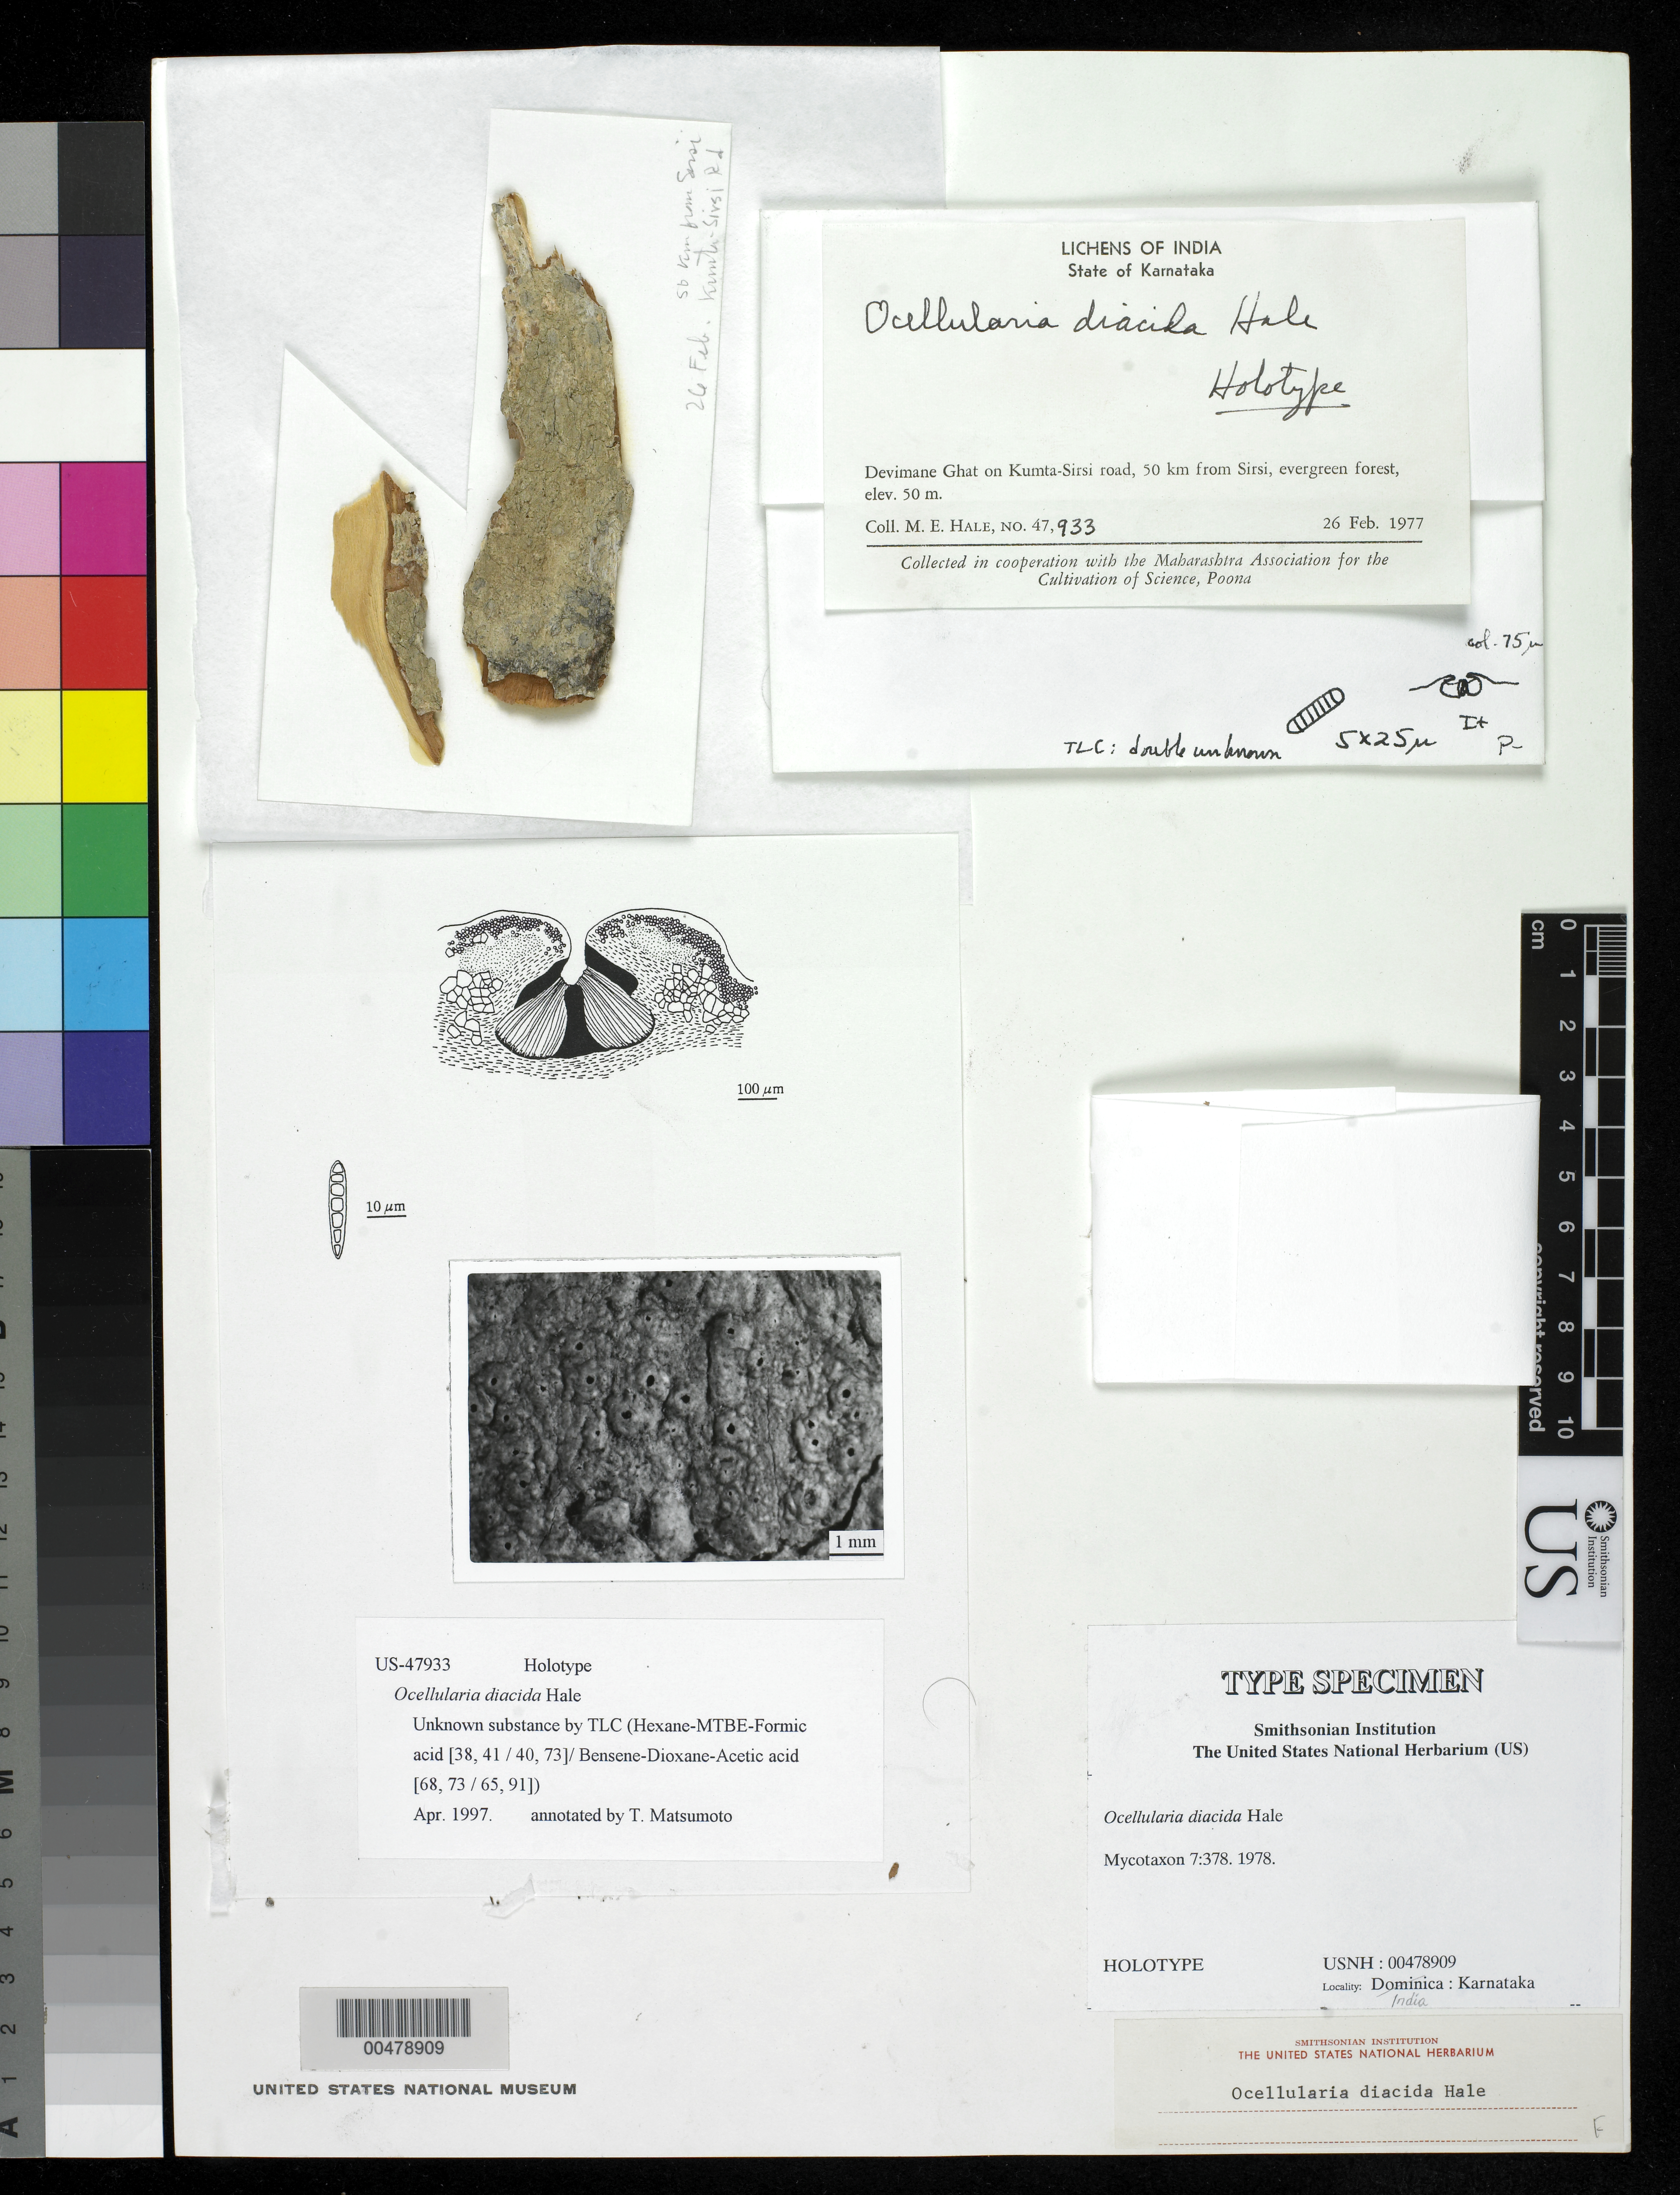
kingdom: Fungi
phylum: Ascomycota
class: Lecanoromycetes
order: Ostropales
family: Graphidaceae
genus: Ocellularia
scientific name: Ocellularia diacida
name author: Hale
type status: Holotype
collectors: M. Hale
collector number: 47933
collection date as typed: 26 Feb 1977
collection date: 1977-02-26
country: India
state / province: Karnataka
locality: Devimane Ghat on Kumta - Sirsi Rd., 50 km from Sirsi. [Country: Dominica or India?]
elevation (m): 50